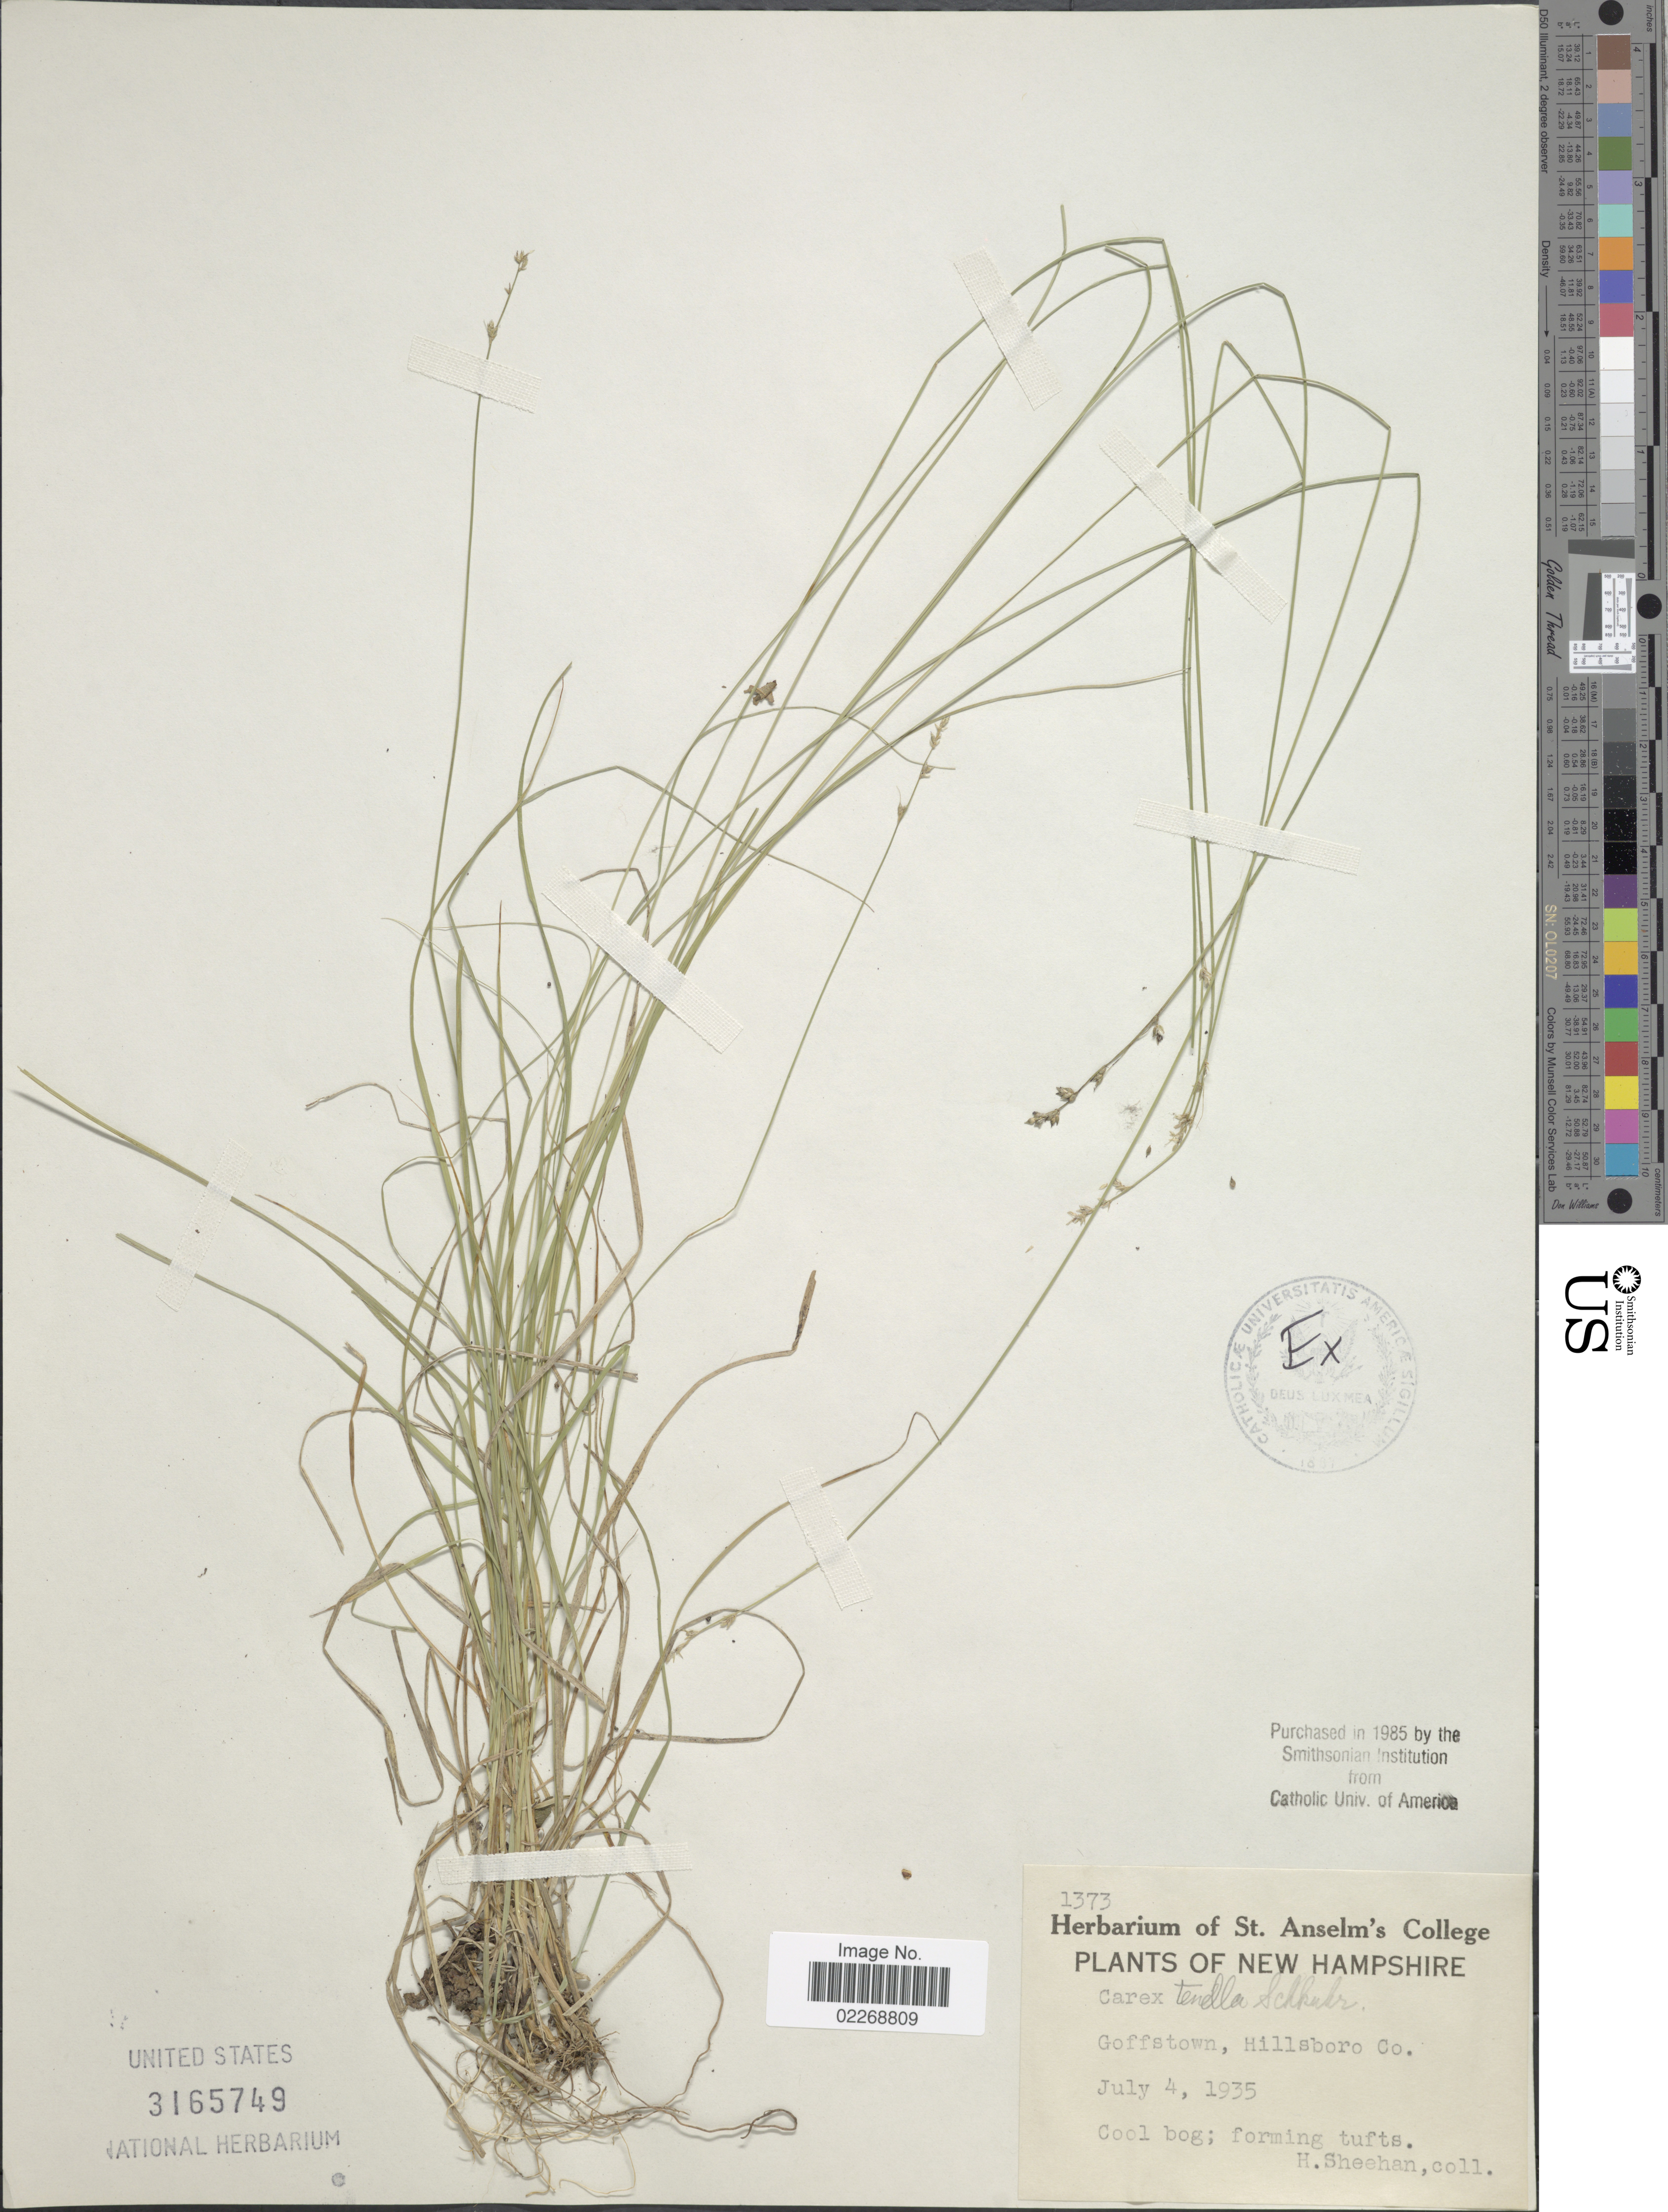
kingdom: Plantae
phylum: Tracheophyta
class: Liliopsida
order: Poales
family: Cyperaceae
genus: Carex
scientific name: Carex disperma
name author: Dewey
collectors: H. Sheehan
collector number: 1373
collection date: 1935-07-04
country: United States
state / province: New Hampshire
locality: Goffstown, Hillsboro Co.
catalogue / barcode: US 3165749